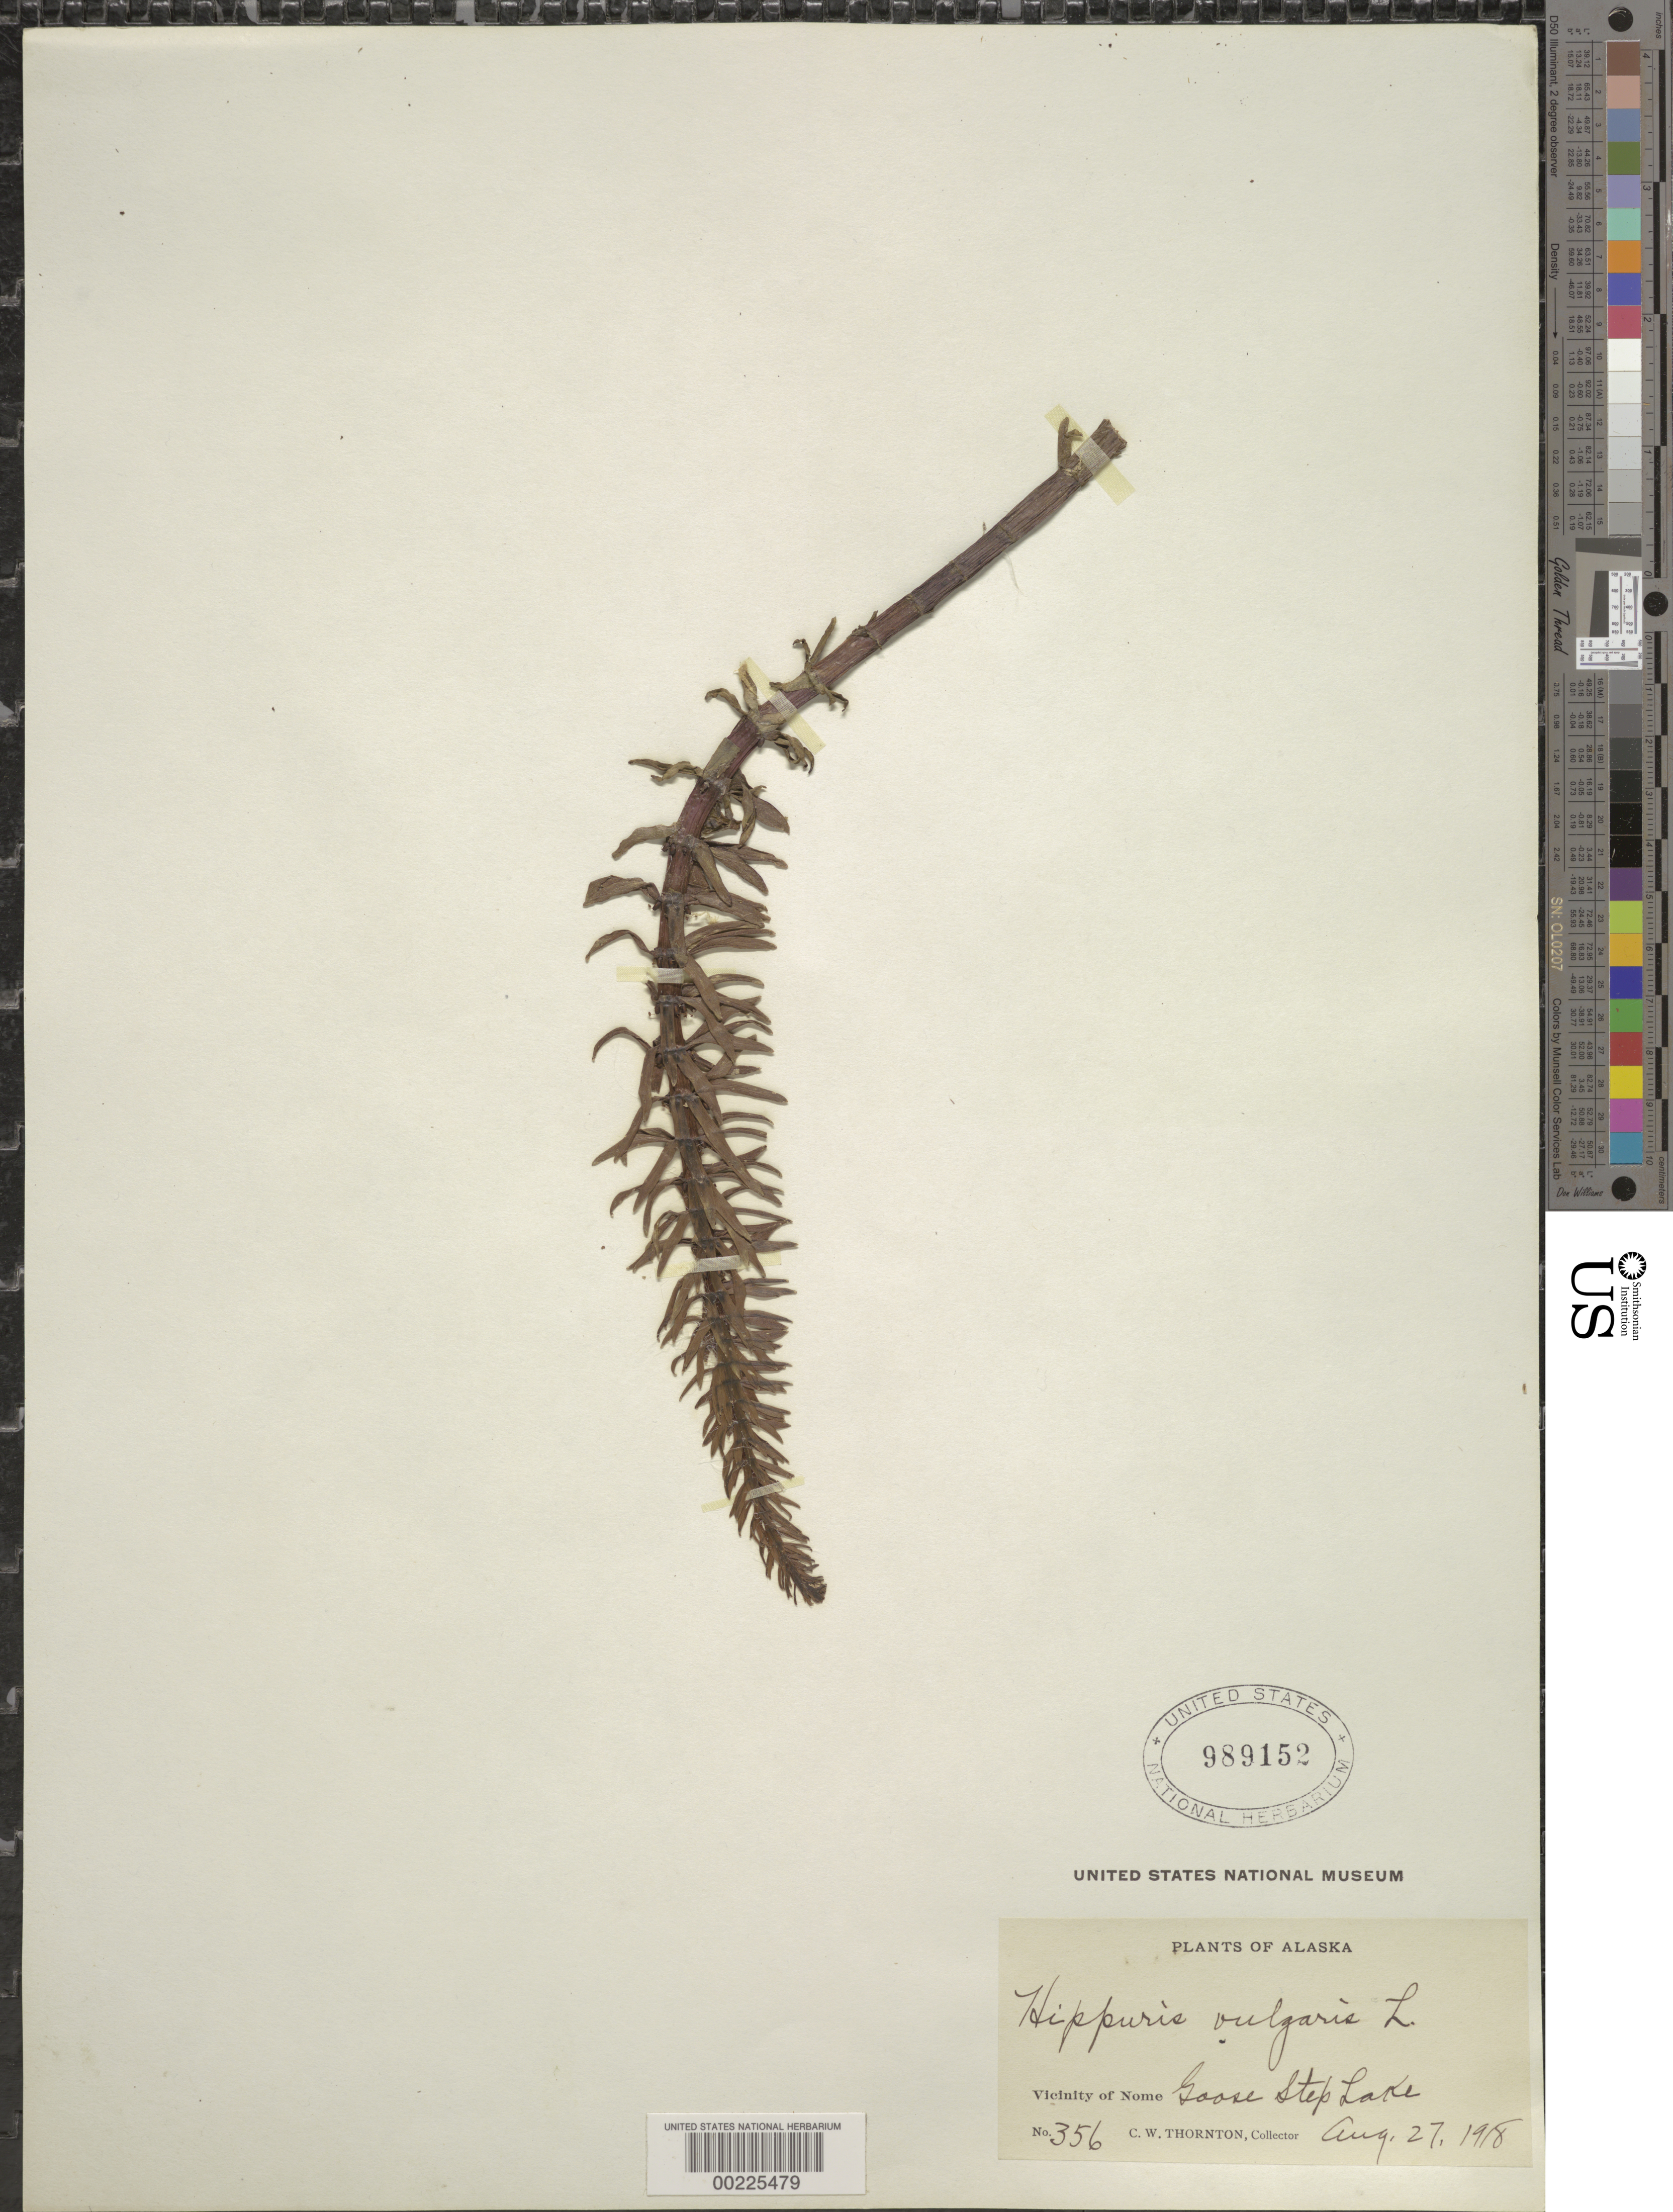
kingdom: Plantae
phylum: Tracheophyta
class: Magnoliopsida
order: Lamiales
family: Plantaginaceae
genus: Hippuris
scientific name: Hippuris vulgaris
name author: L.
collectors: C. Thornton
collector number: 356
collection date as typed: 27 Aug 1918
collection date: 1918-08-27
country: United States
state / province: Alaska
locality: Goose step lake; vicinity of nome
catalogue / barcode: US 989152